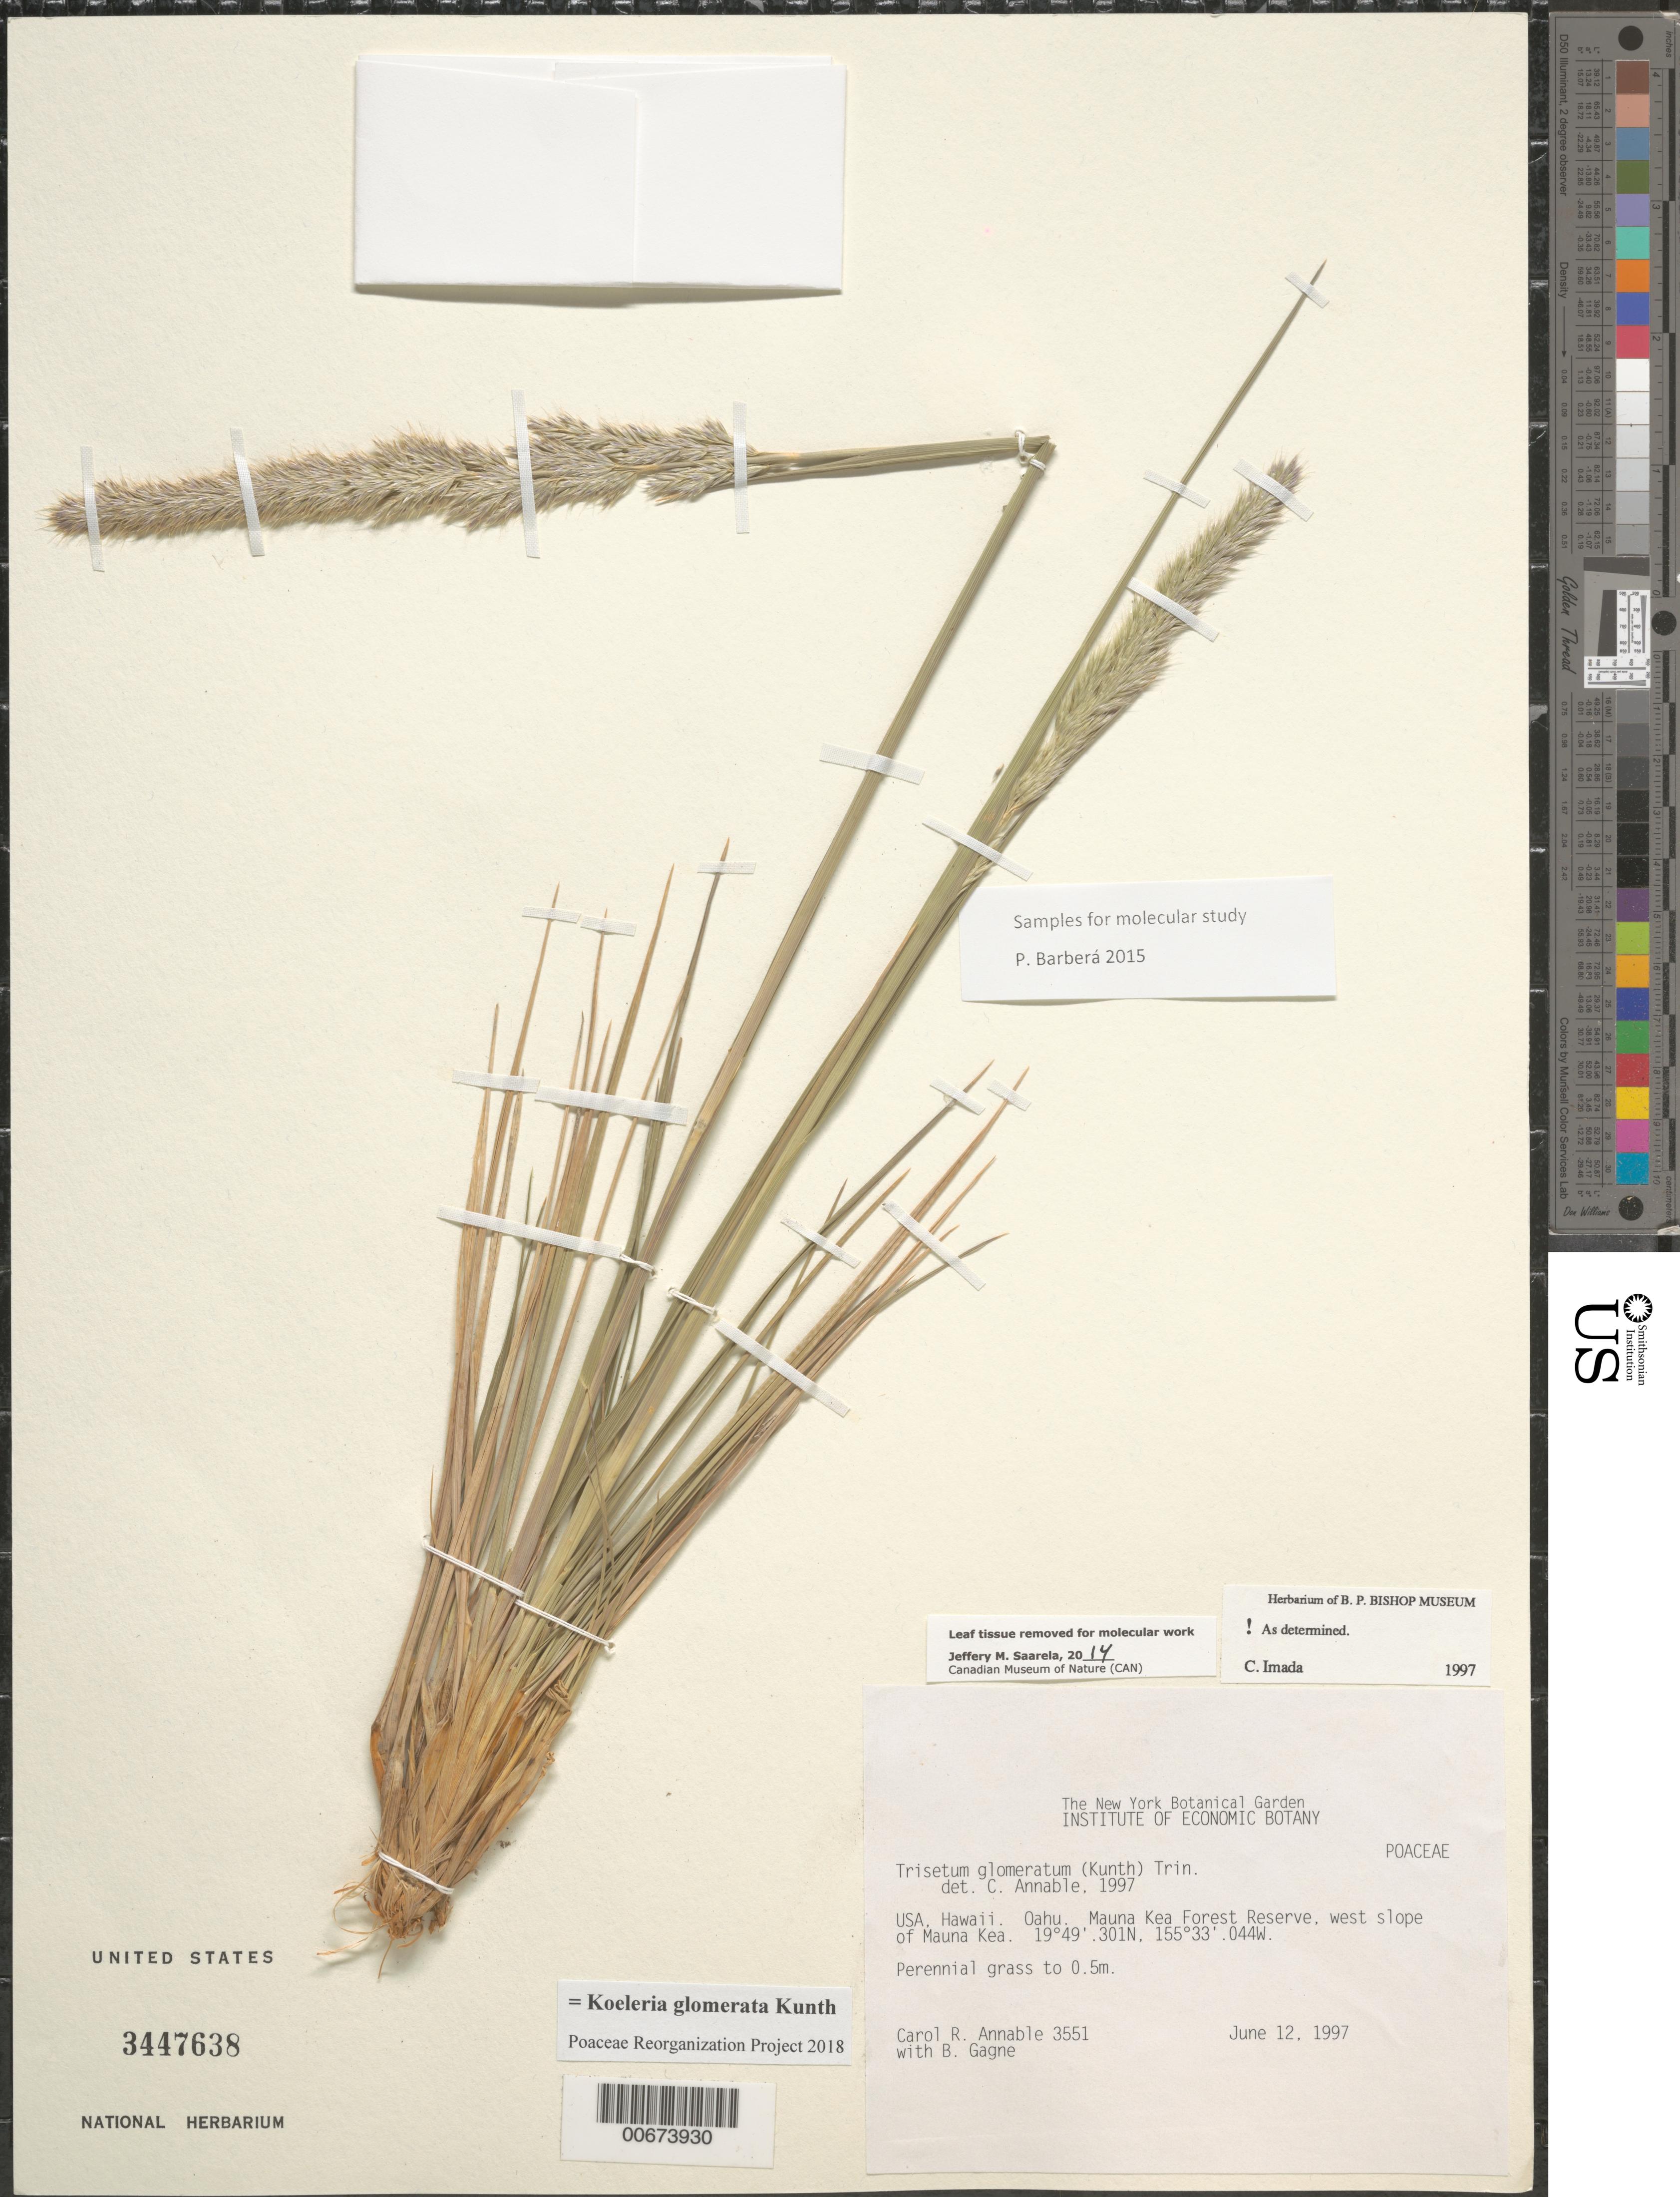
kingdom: Plantae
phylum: Tracheophyta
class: Liliopsida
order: Poales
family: Poaceae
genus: Koeleria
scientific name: Koeleria glomerata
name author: Kunth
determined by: Poaceae Reorganization Project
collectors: C. R. Annable & B. H. Gagné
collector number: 3551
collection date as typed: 12 Jun 1997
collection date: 1997-06-12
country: United States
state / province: Hawaii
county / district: Hawaii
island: Hawaii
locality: Mauna Kea Forest Reserve, west slope of Mauna Kea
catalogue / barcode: US 3447638